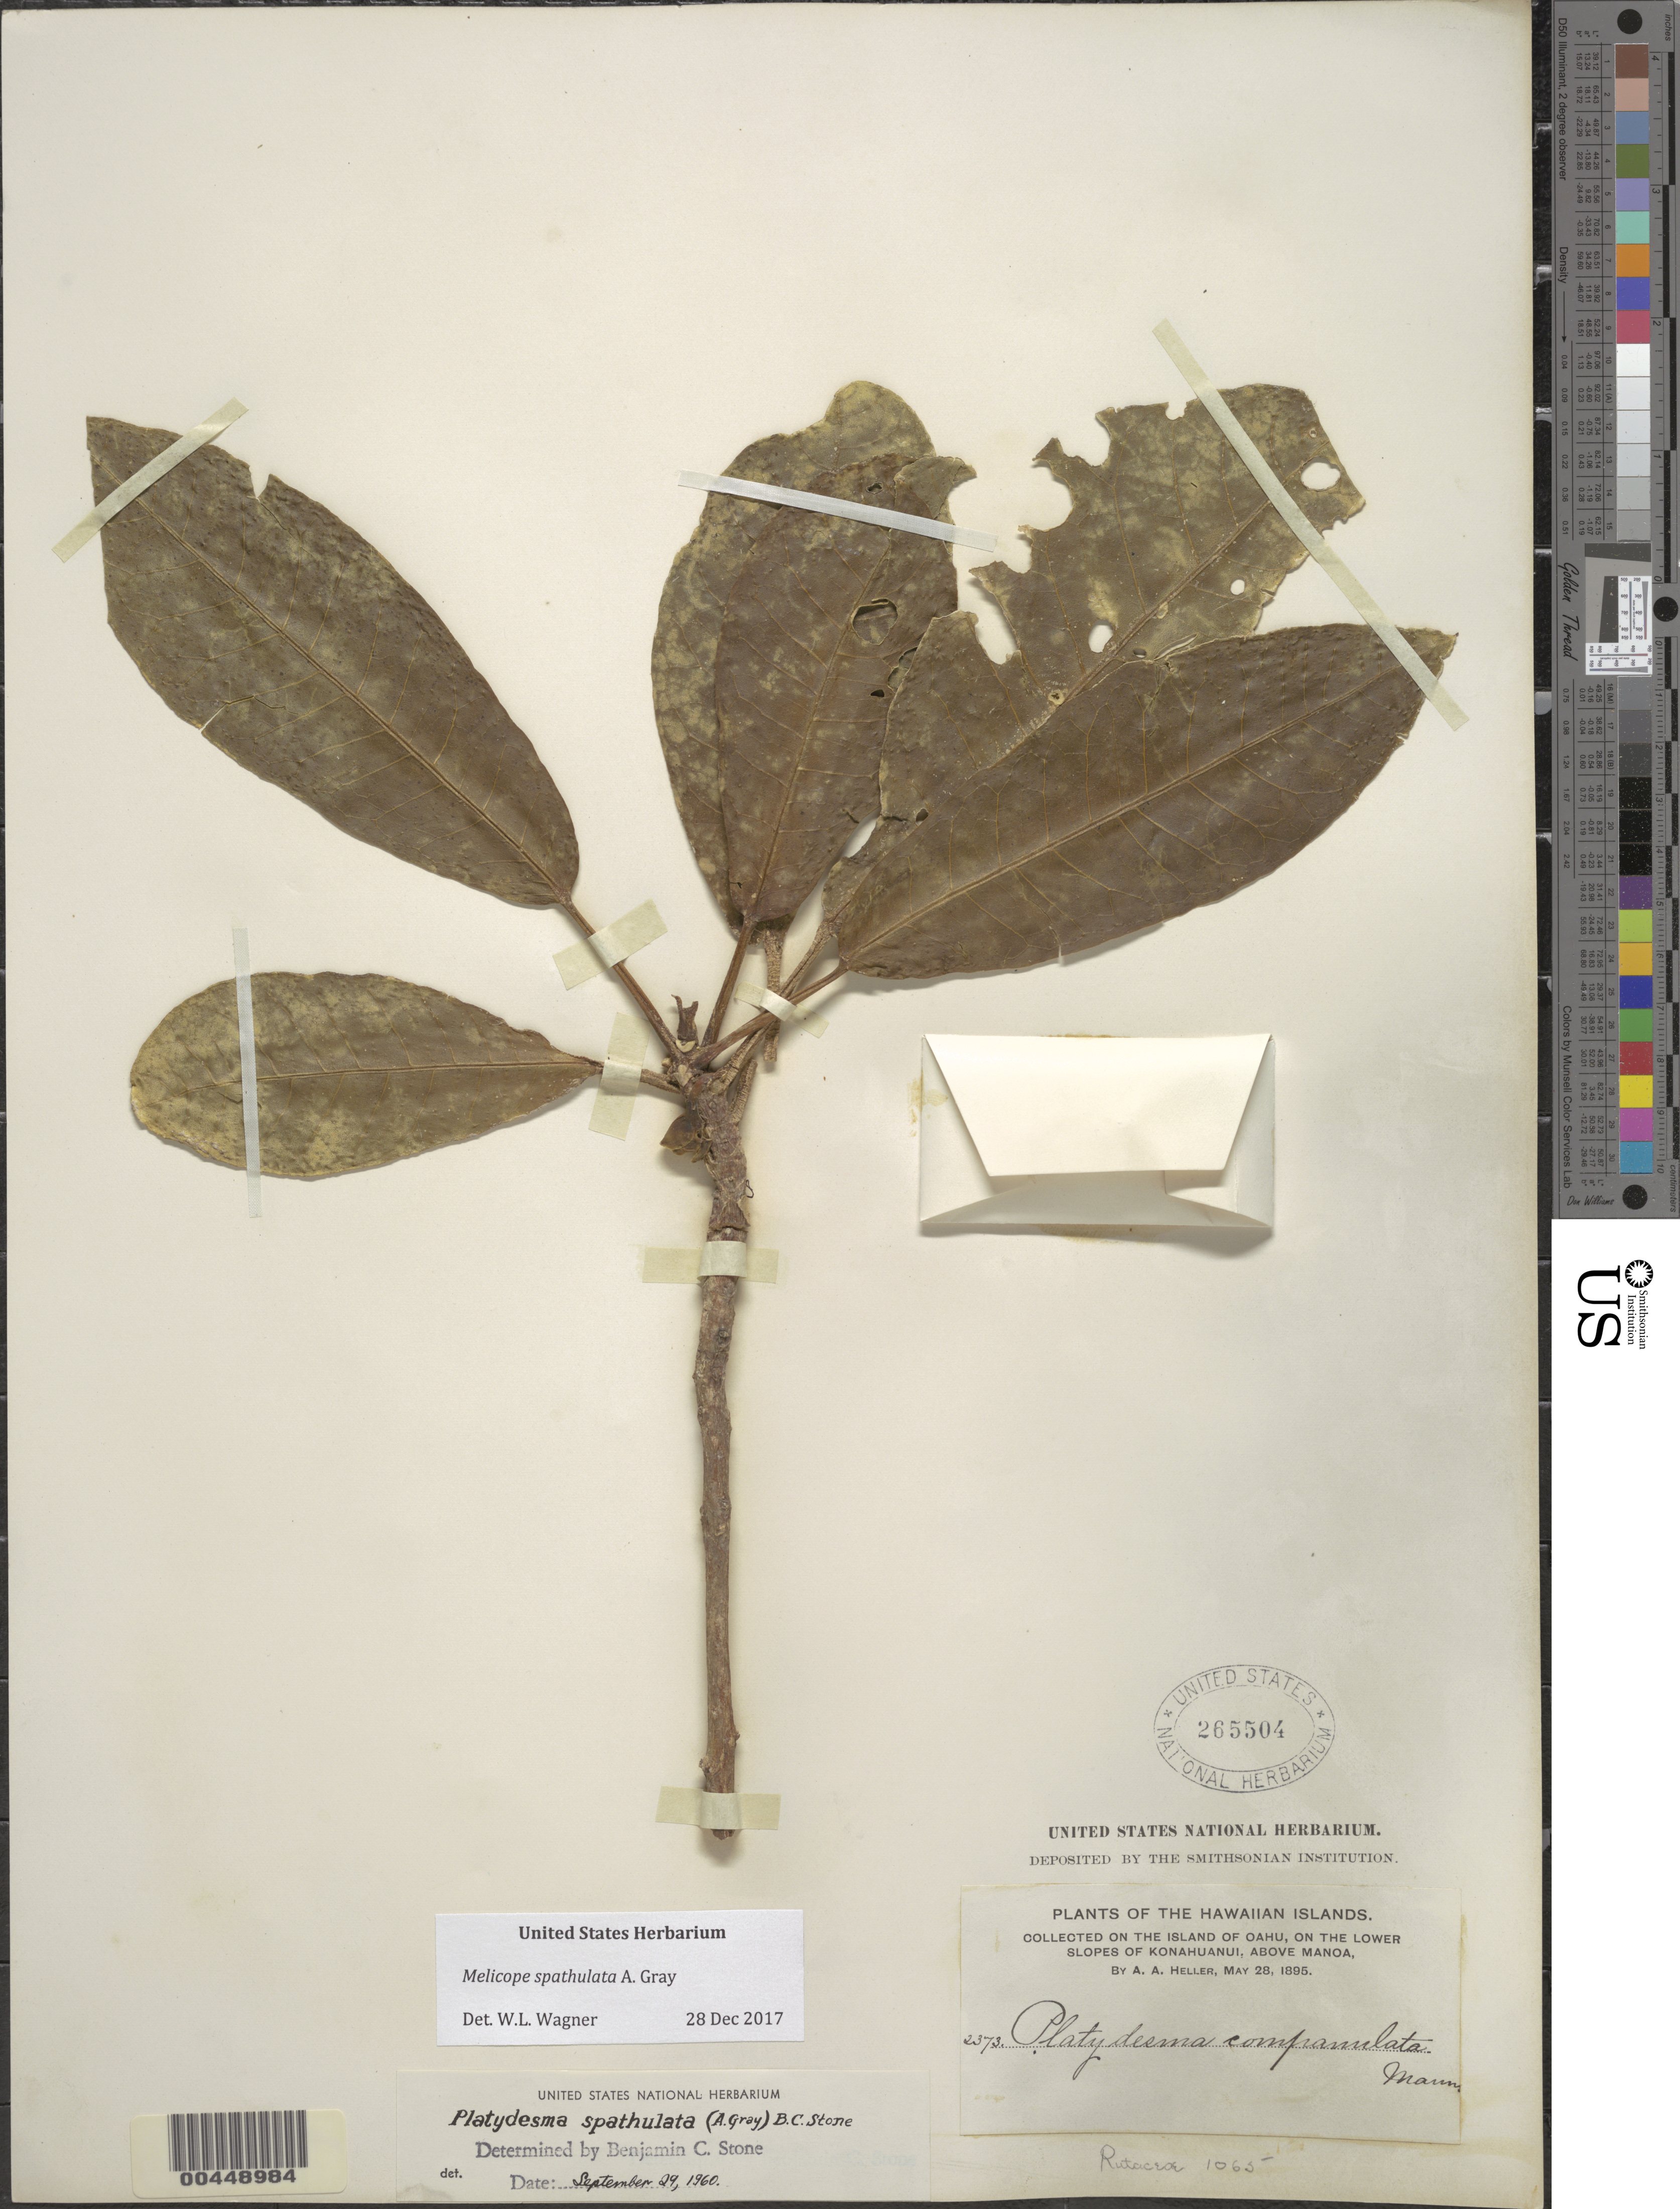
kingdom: Plantae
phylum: Tracheophyta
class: Magnoliopsida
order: Sapindales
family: Rutaceae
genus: Melicope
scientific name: Melicope spathulata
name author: A. Gray in Wilkes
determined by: Wagner, W. L., (BOT), Smithsonian Institution - National Museum of Natural History (UNITED STATES)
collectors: A. A. Heller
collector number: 2373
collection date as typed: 28 May 1895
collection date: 1895-05-28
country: United States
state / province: Hawaii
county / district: Honolulu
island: Oahu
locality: On the lower slopes of Konahuanui, above Manoa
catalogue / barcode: US 265504